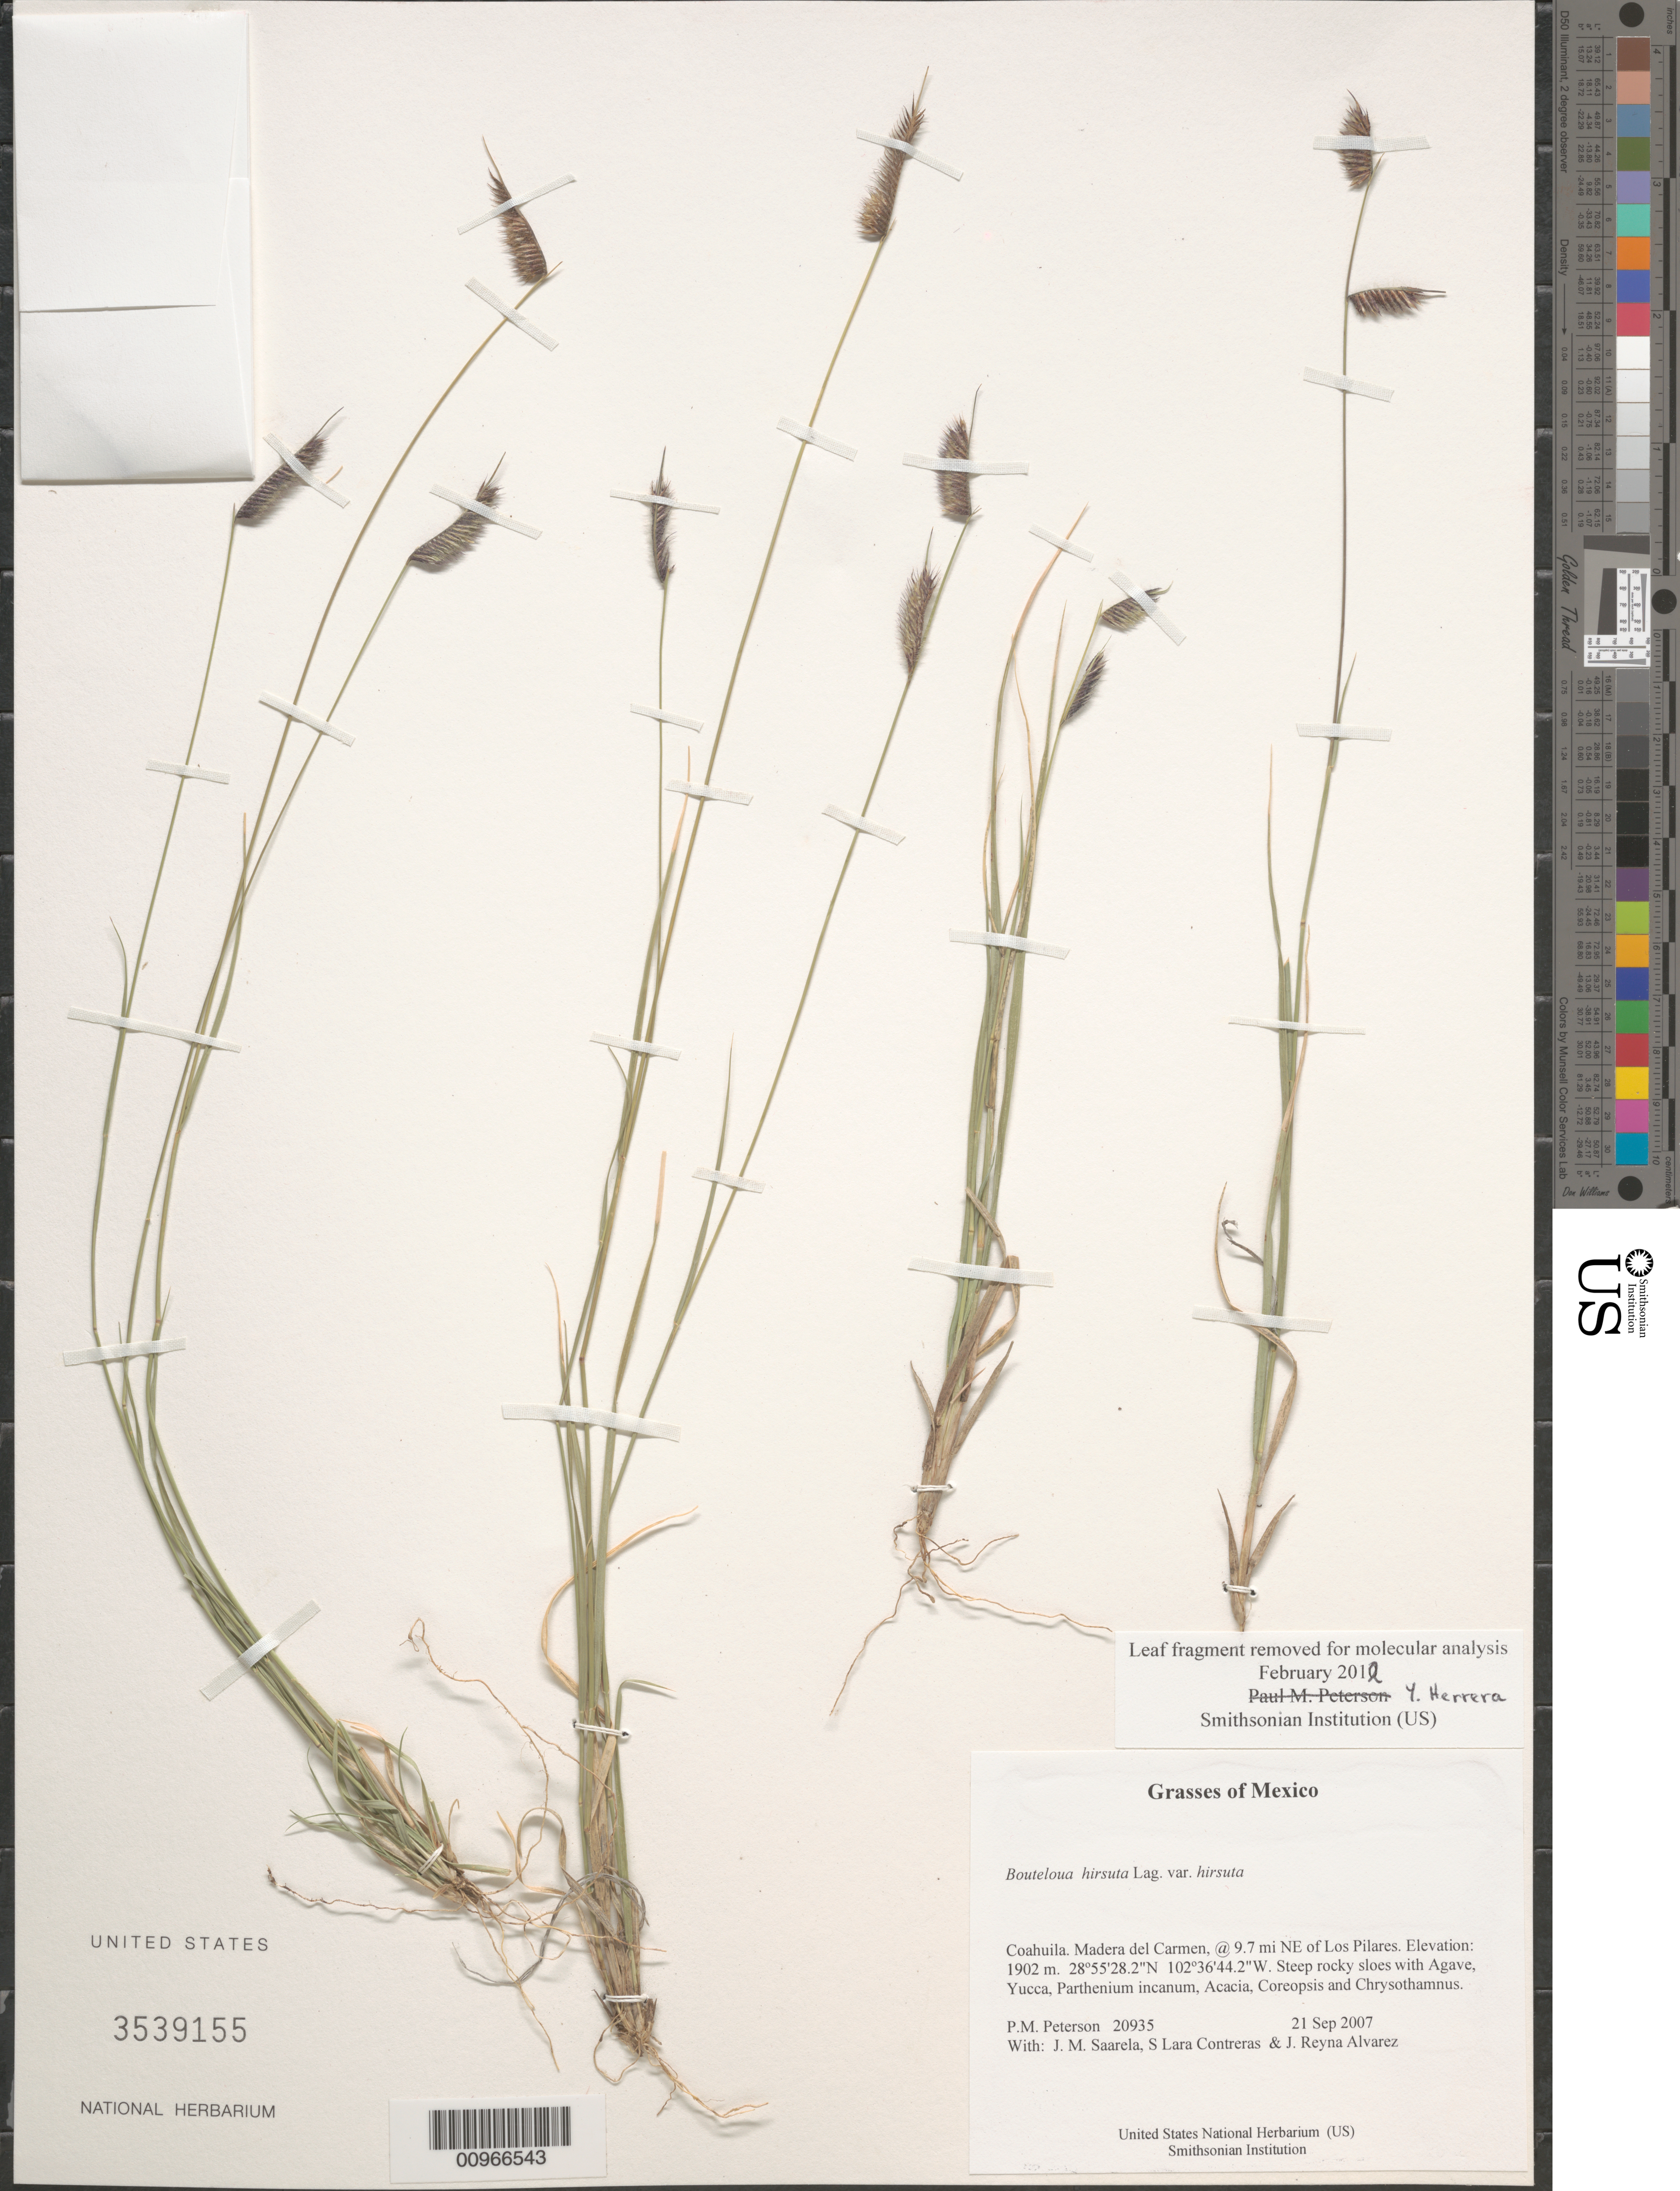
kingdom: Plantae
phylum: Tracheophyta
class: Liliopsida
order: Poales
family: Poaceae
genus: Bouteloua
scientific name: Bouteloua hirsuta var. hirsuta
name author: Lag.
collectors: P. M. Peterson, J. Saarela, S. Lara Contreras & J. Reyna Alvarez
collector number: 20935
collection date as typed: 21 Sep 2007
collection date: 2007-09-21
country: Mexico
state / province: Coahuila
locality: Madera del Carmen, @ 9.7 mi NE of Los Pilares.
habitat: Steep rocky sloes with Agave, Yucca, Parthenium incanum, Acacia, Coreopsis and Chrysothamnus.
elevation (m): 1902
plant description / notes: Tissue sample 20935.02 depleted before it could be imported into EMu (4 Jun 2018). No Biorepository ID was ever assigned.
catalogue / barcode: US 3539155